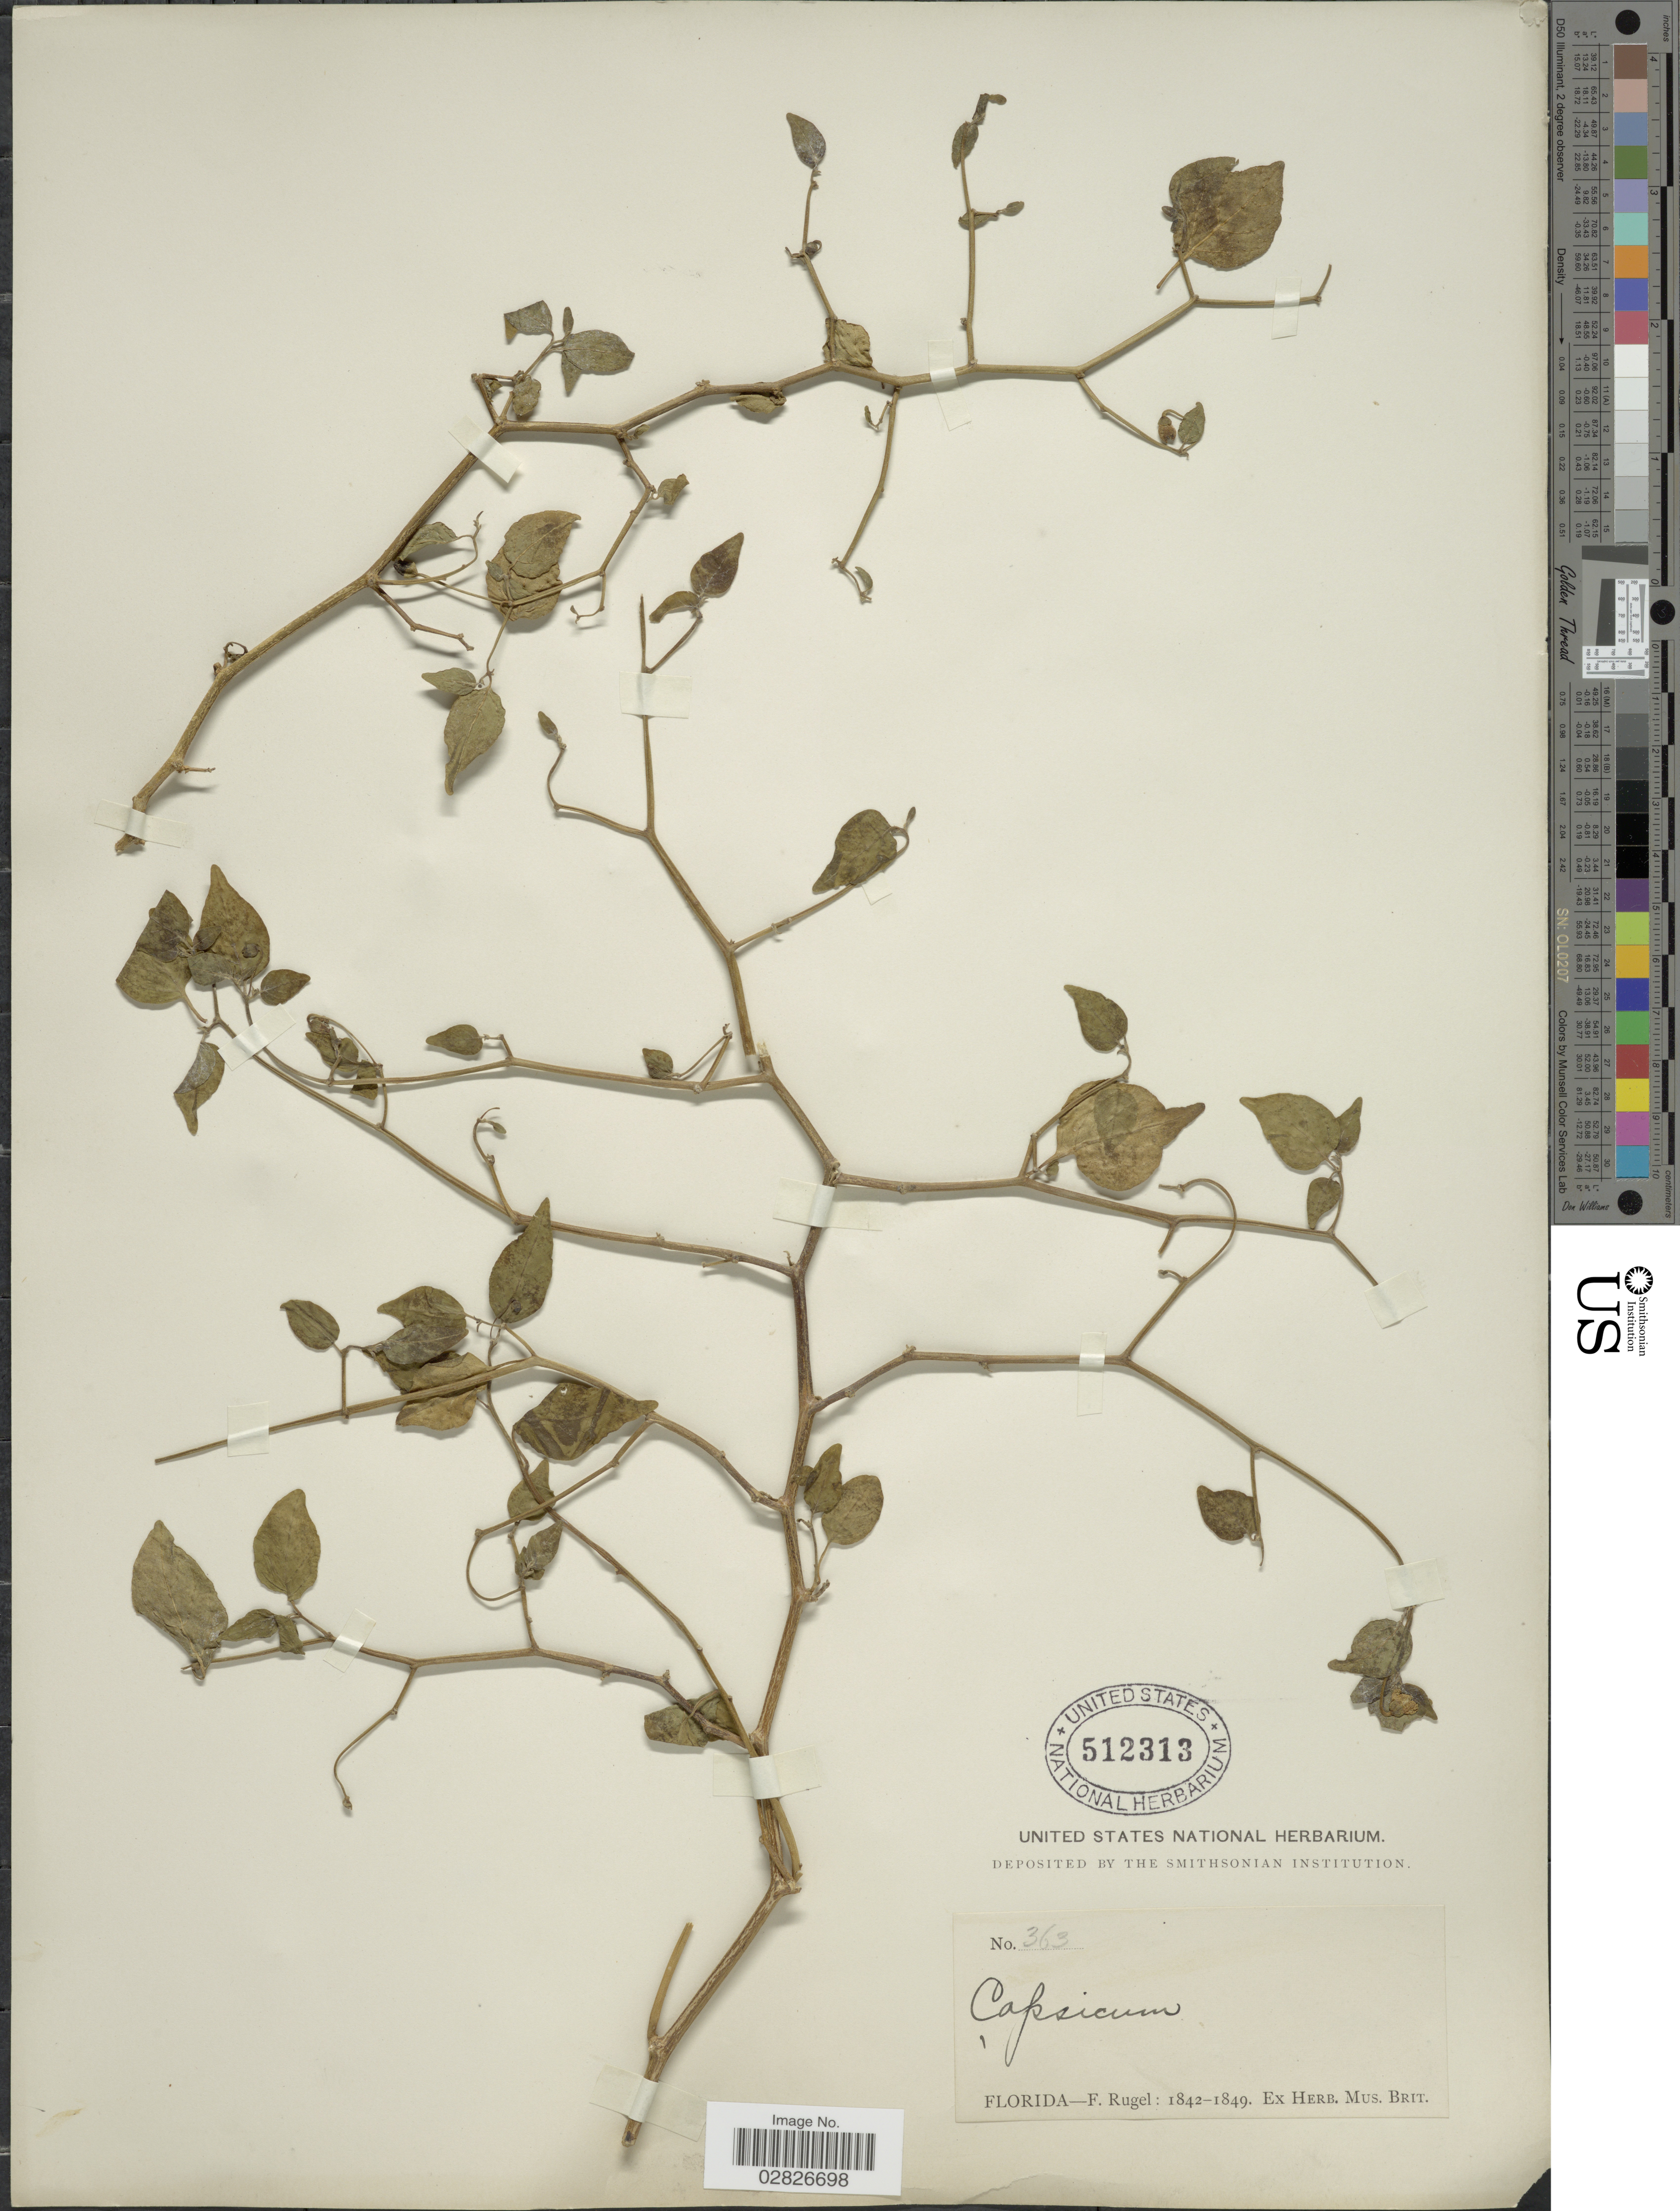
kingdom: Plantae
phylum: Tracheophyta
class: Magnoliopsida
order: Solanales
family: Solanaceae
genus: Capsicum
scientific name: Capsicum baccatum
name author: L.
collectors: F. Rugel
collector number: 363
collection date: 1842/1849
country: United States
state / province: Florida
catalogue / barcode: US 512313